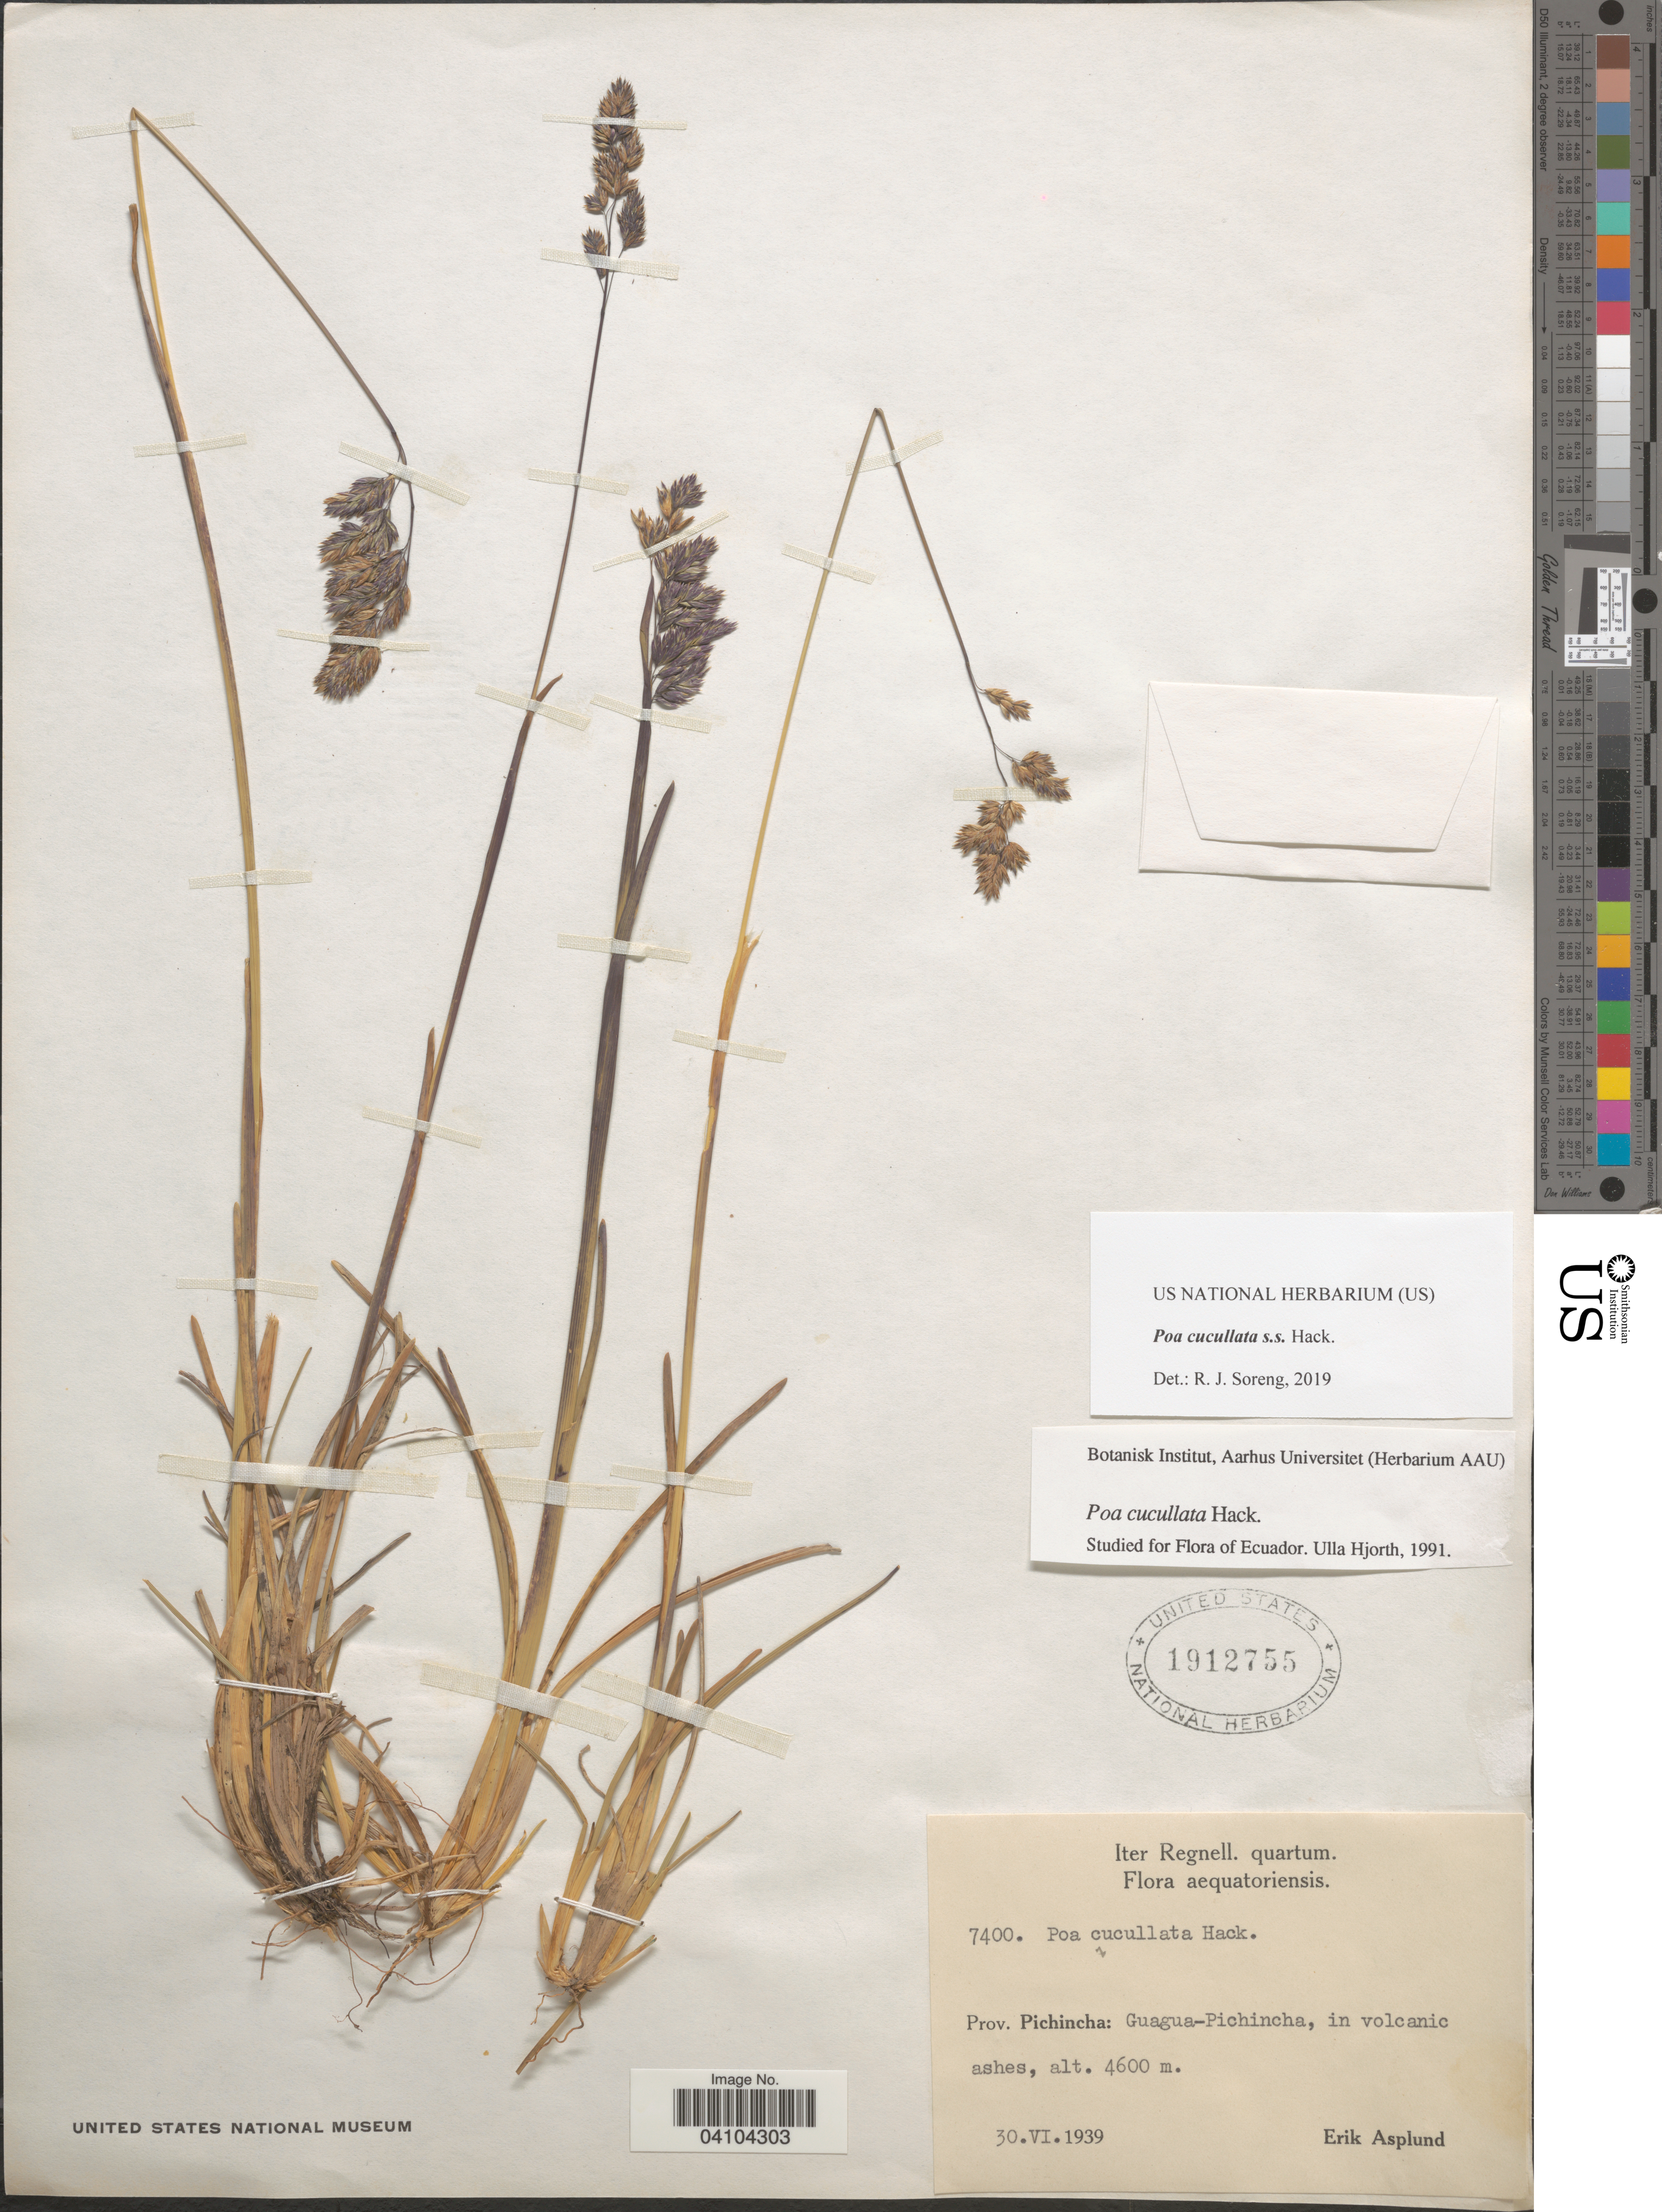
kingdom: Plantae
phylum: Tracheophyta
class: Liliopsida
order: Poales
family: Poaceae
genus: Poa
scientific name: Poa cucullata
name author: Hack.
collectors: E. Asplund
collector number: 7400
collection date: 1939-06-30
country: Ecuador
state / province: Pichincha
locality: Iter Regnell. quartum. Aequatoriensis. Guagua-Pichincha, in volcanic ashes.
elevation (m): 4600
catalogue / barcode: US 1912755